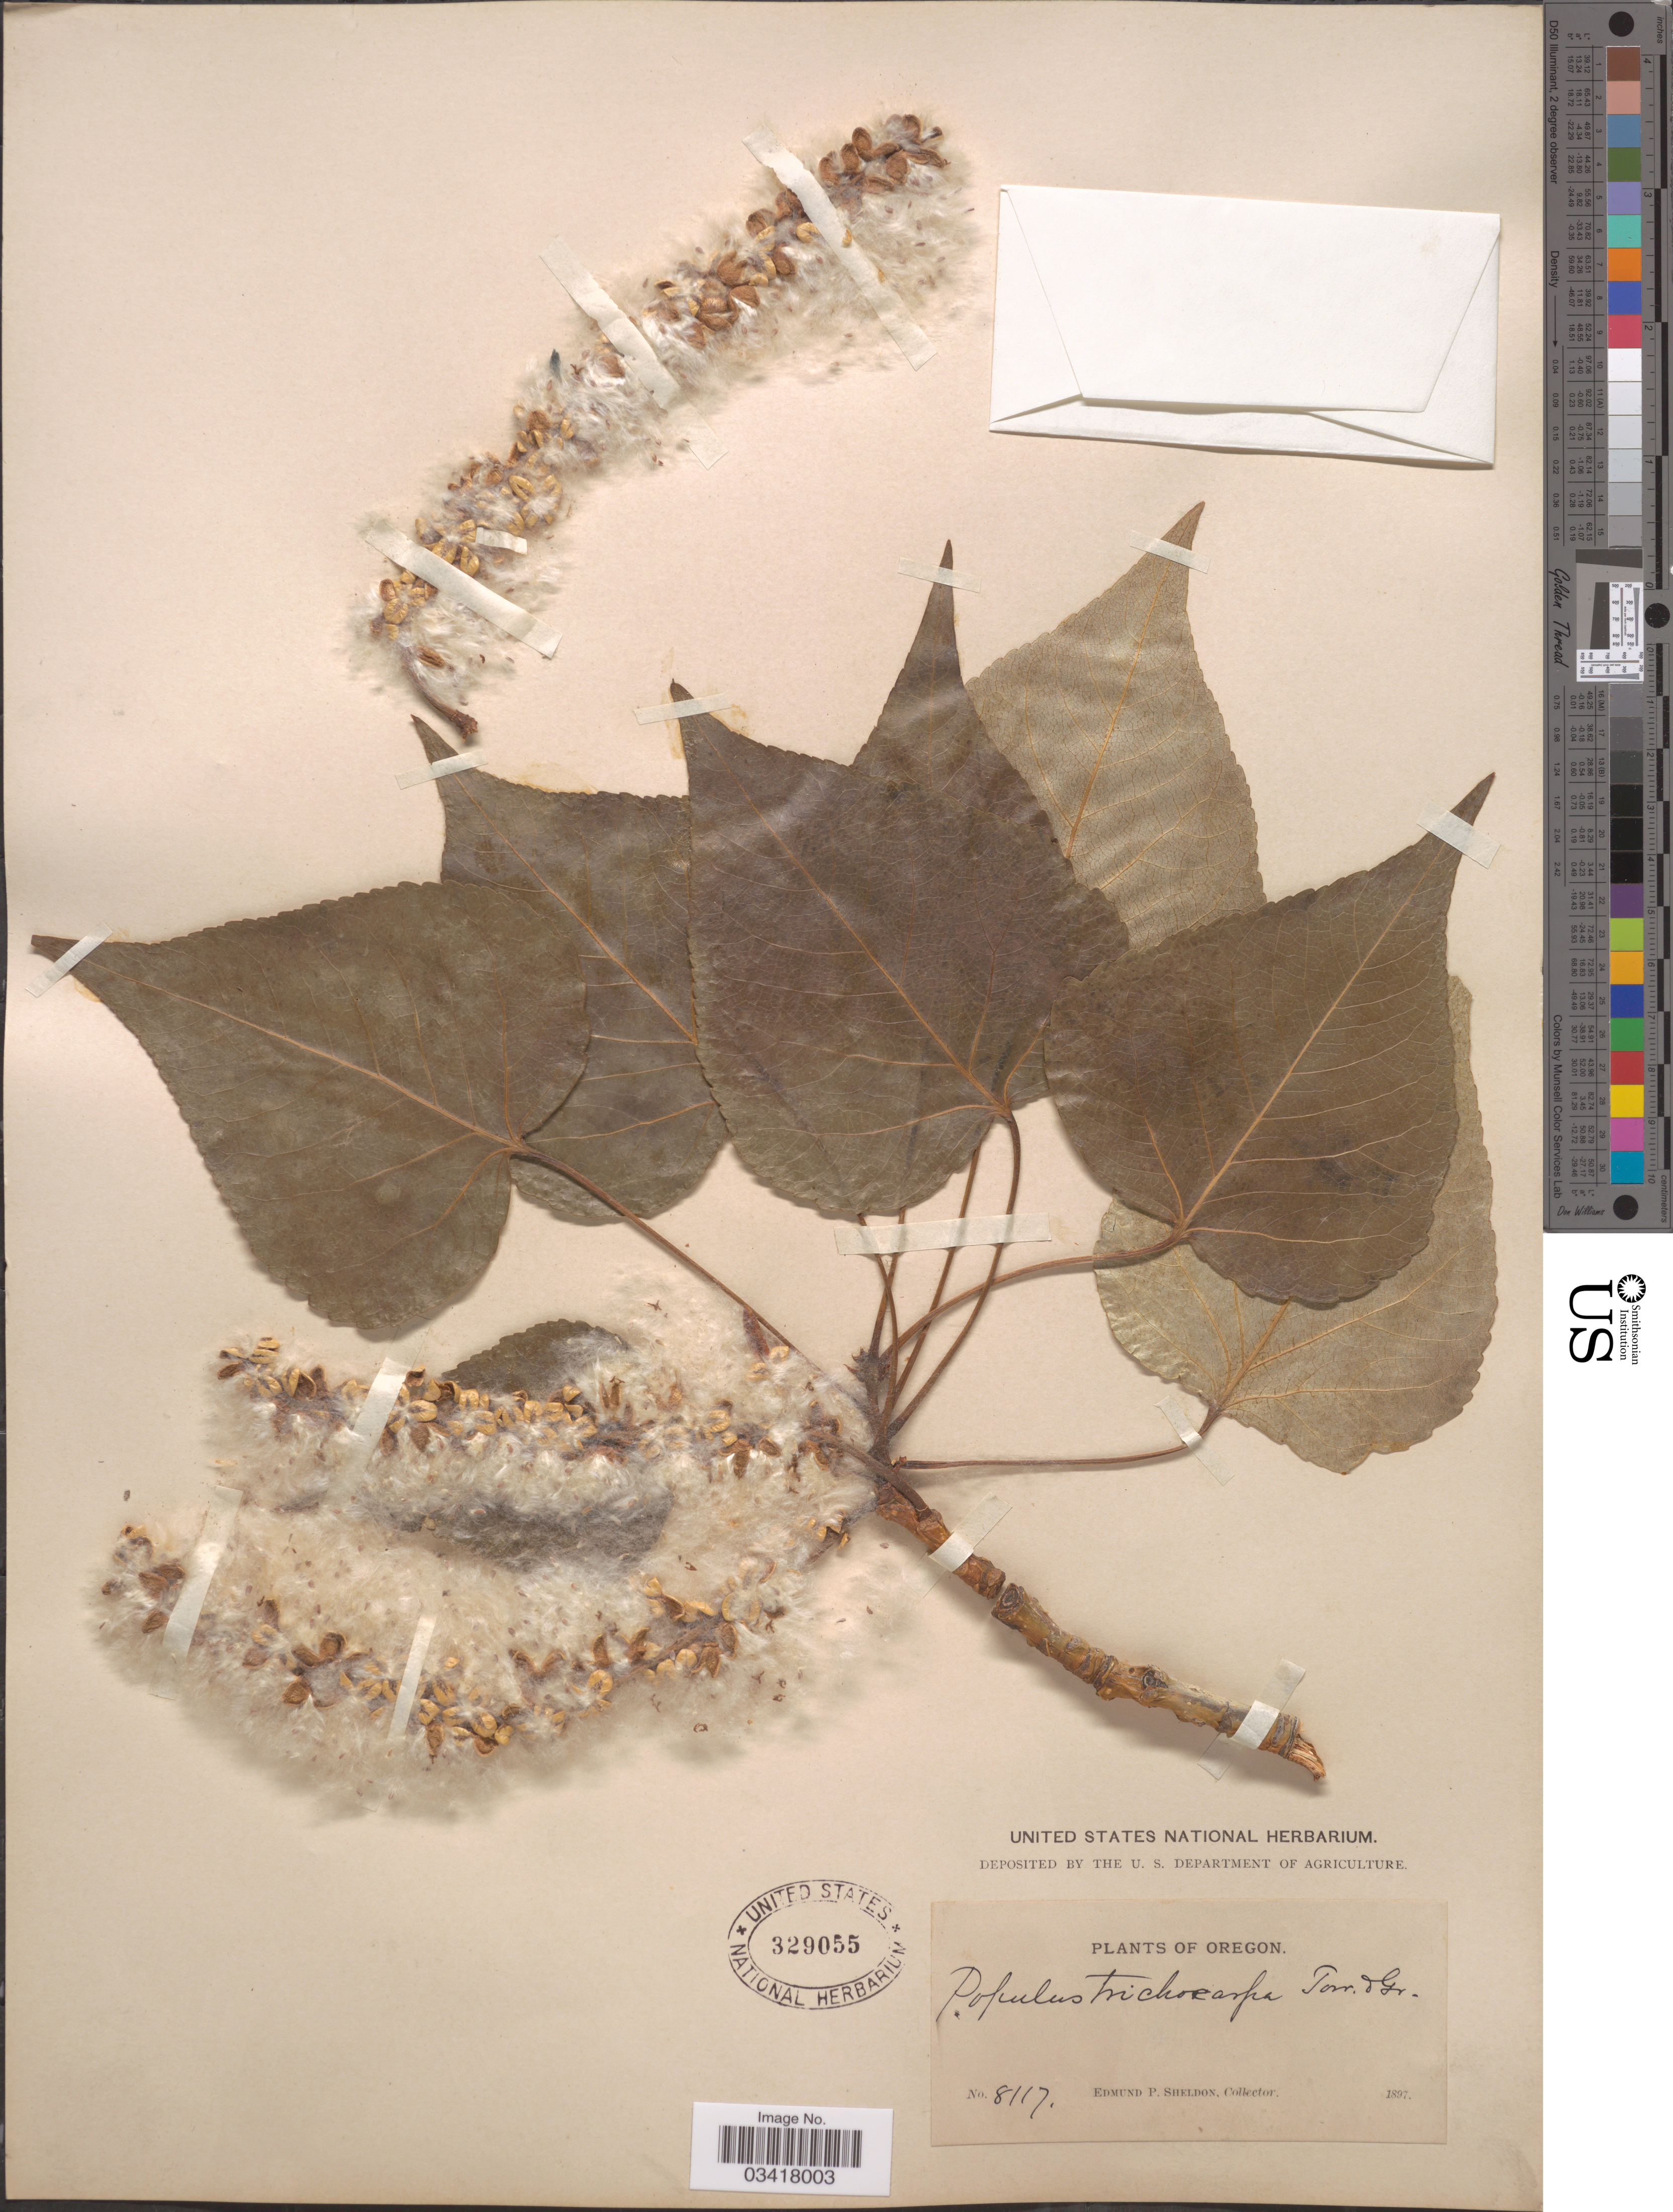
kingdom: Plantae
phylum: Tracheophyta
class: Magnoliopsida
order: Malpighiales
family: Salicaceae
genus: Populus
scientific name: Populus trichocarpa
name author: Torr. & A. Gray ex W. Hook.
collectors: E. P. Sheldon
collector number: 8117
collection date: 1897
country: United States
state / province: Oregon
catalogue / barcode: US 329055